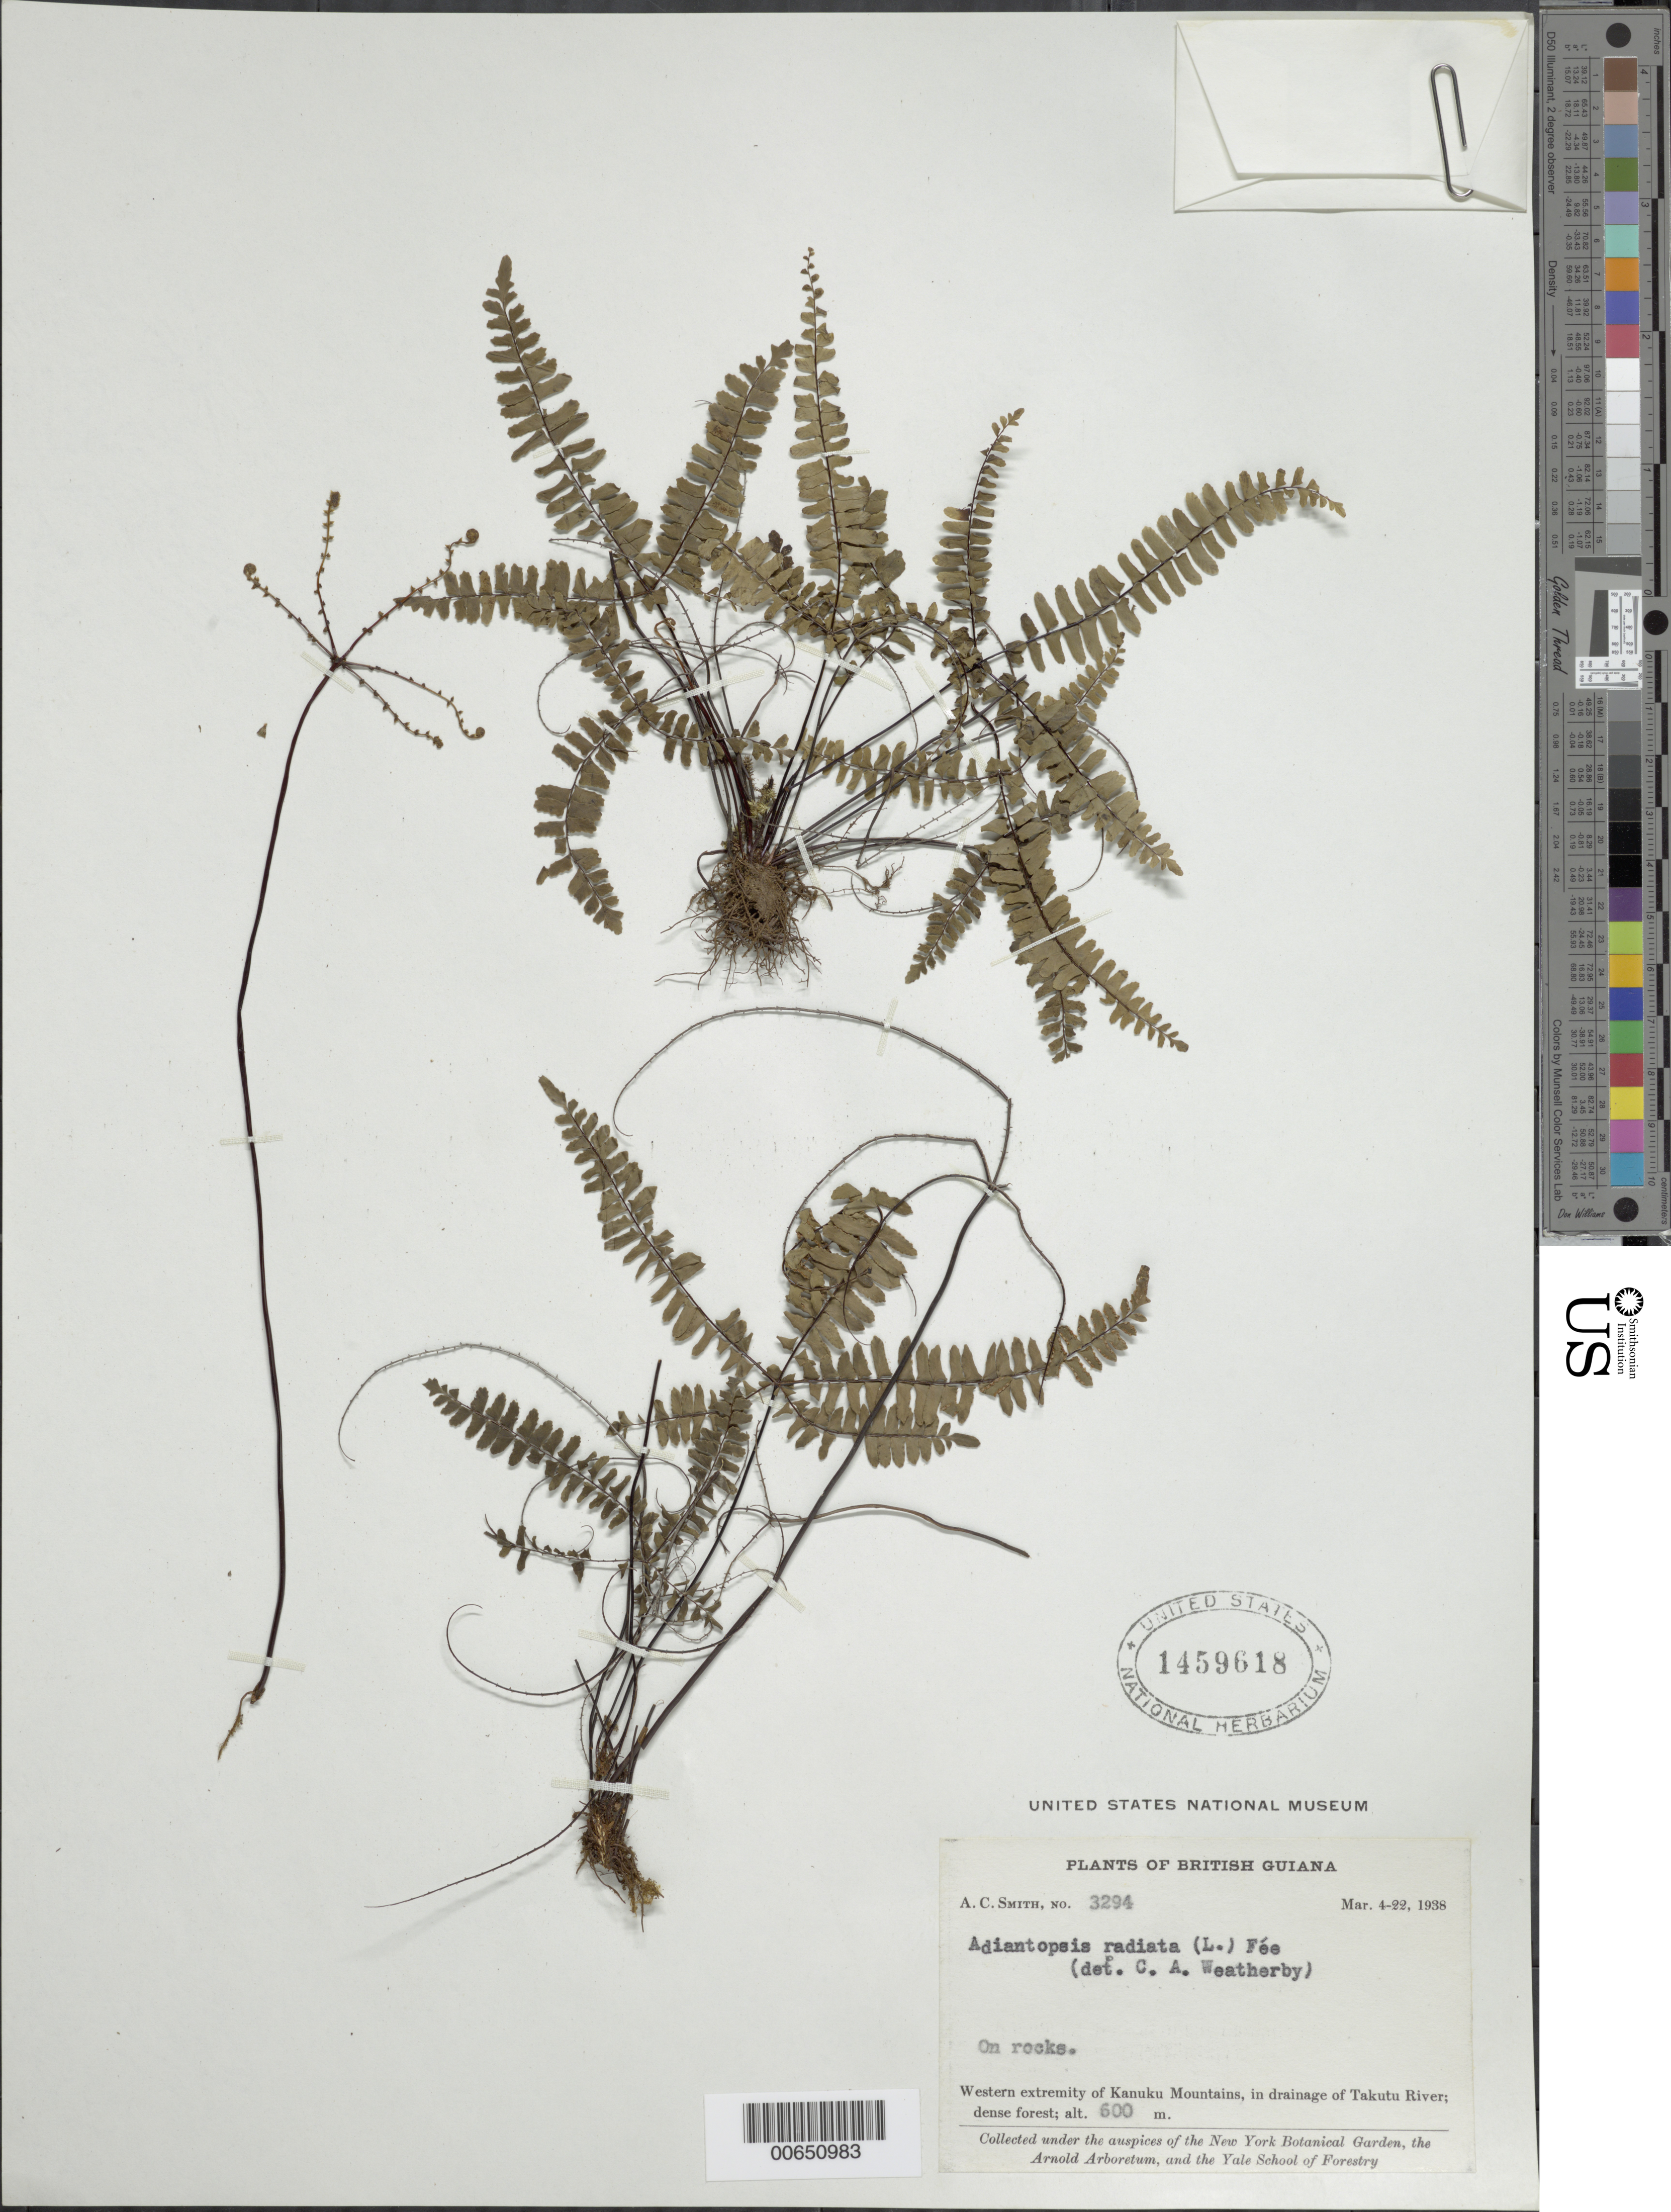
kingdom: Plantae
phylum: Tracheophyta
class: Polypodiopsida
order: Polypodiales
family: Pteridaceae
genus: Adiantopsis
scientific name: Adiantopsis radiata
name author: (L.) Fée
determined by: Weatherby, C. A.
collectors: A. C. Smith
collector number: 3294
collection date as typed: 4-Mar-38 to 22-Mar-38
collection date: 1938-03-04/1938-03-22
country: Guyana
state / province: U. Takutu-U. Essequibo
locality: Kanuku Mts., drainage of Takutu R., western extremity of Kanuku Mountains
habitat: Dense forest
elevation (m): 600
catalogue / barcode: US 1459618